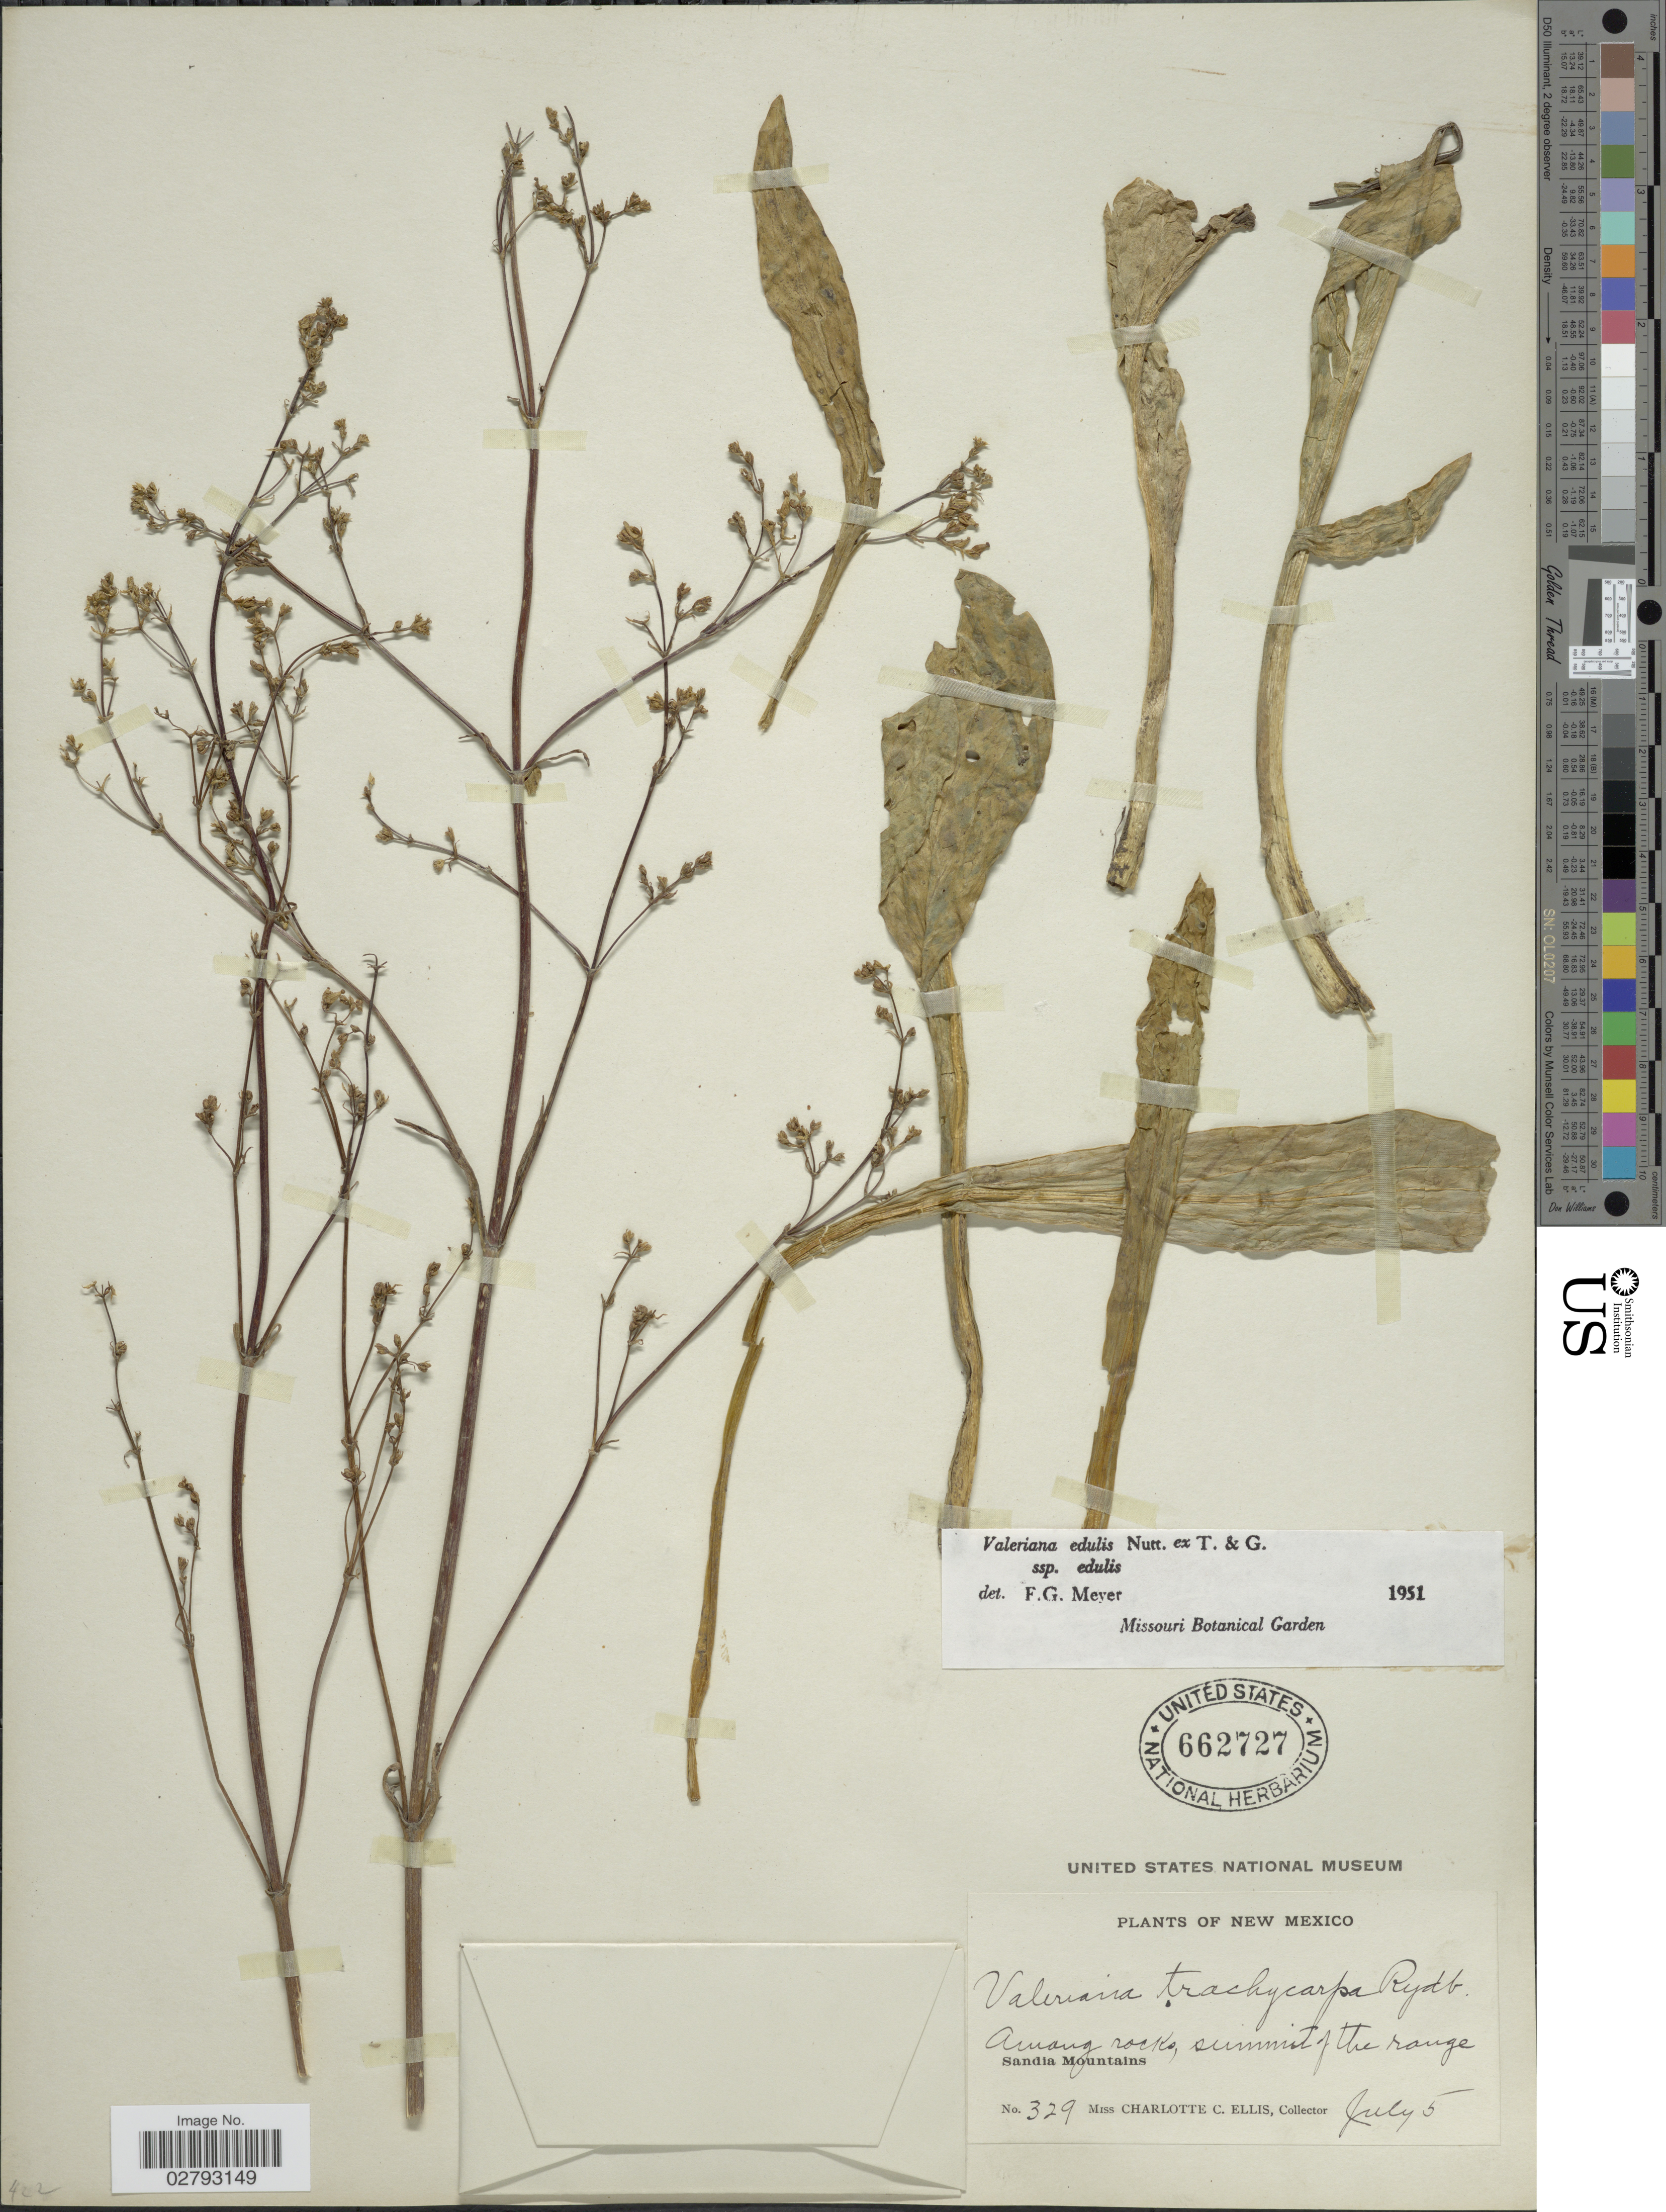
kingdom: Plantae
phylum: Tracheophyta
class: Magnoliopsida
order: Dipsacales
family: Caprifoliaceae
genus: Valeriana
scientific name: Valeriana edulis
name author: Nutt.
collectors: C. C. Ellis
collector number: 329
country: United States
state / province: New Mexico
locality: Among rocks, summit of the range Sandia Mountains.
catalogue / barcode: US 662727